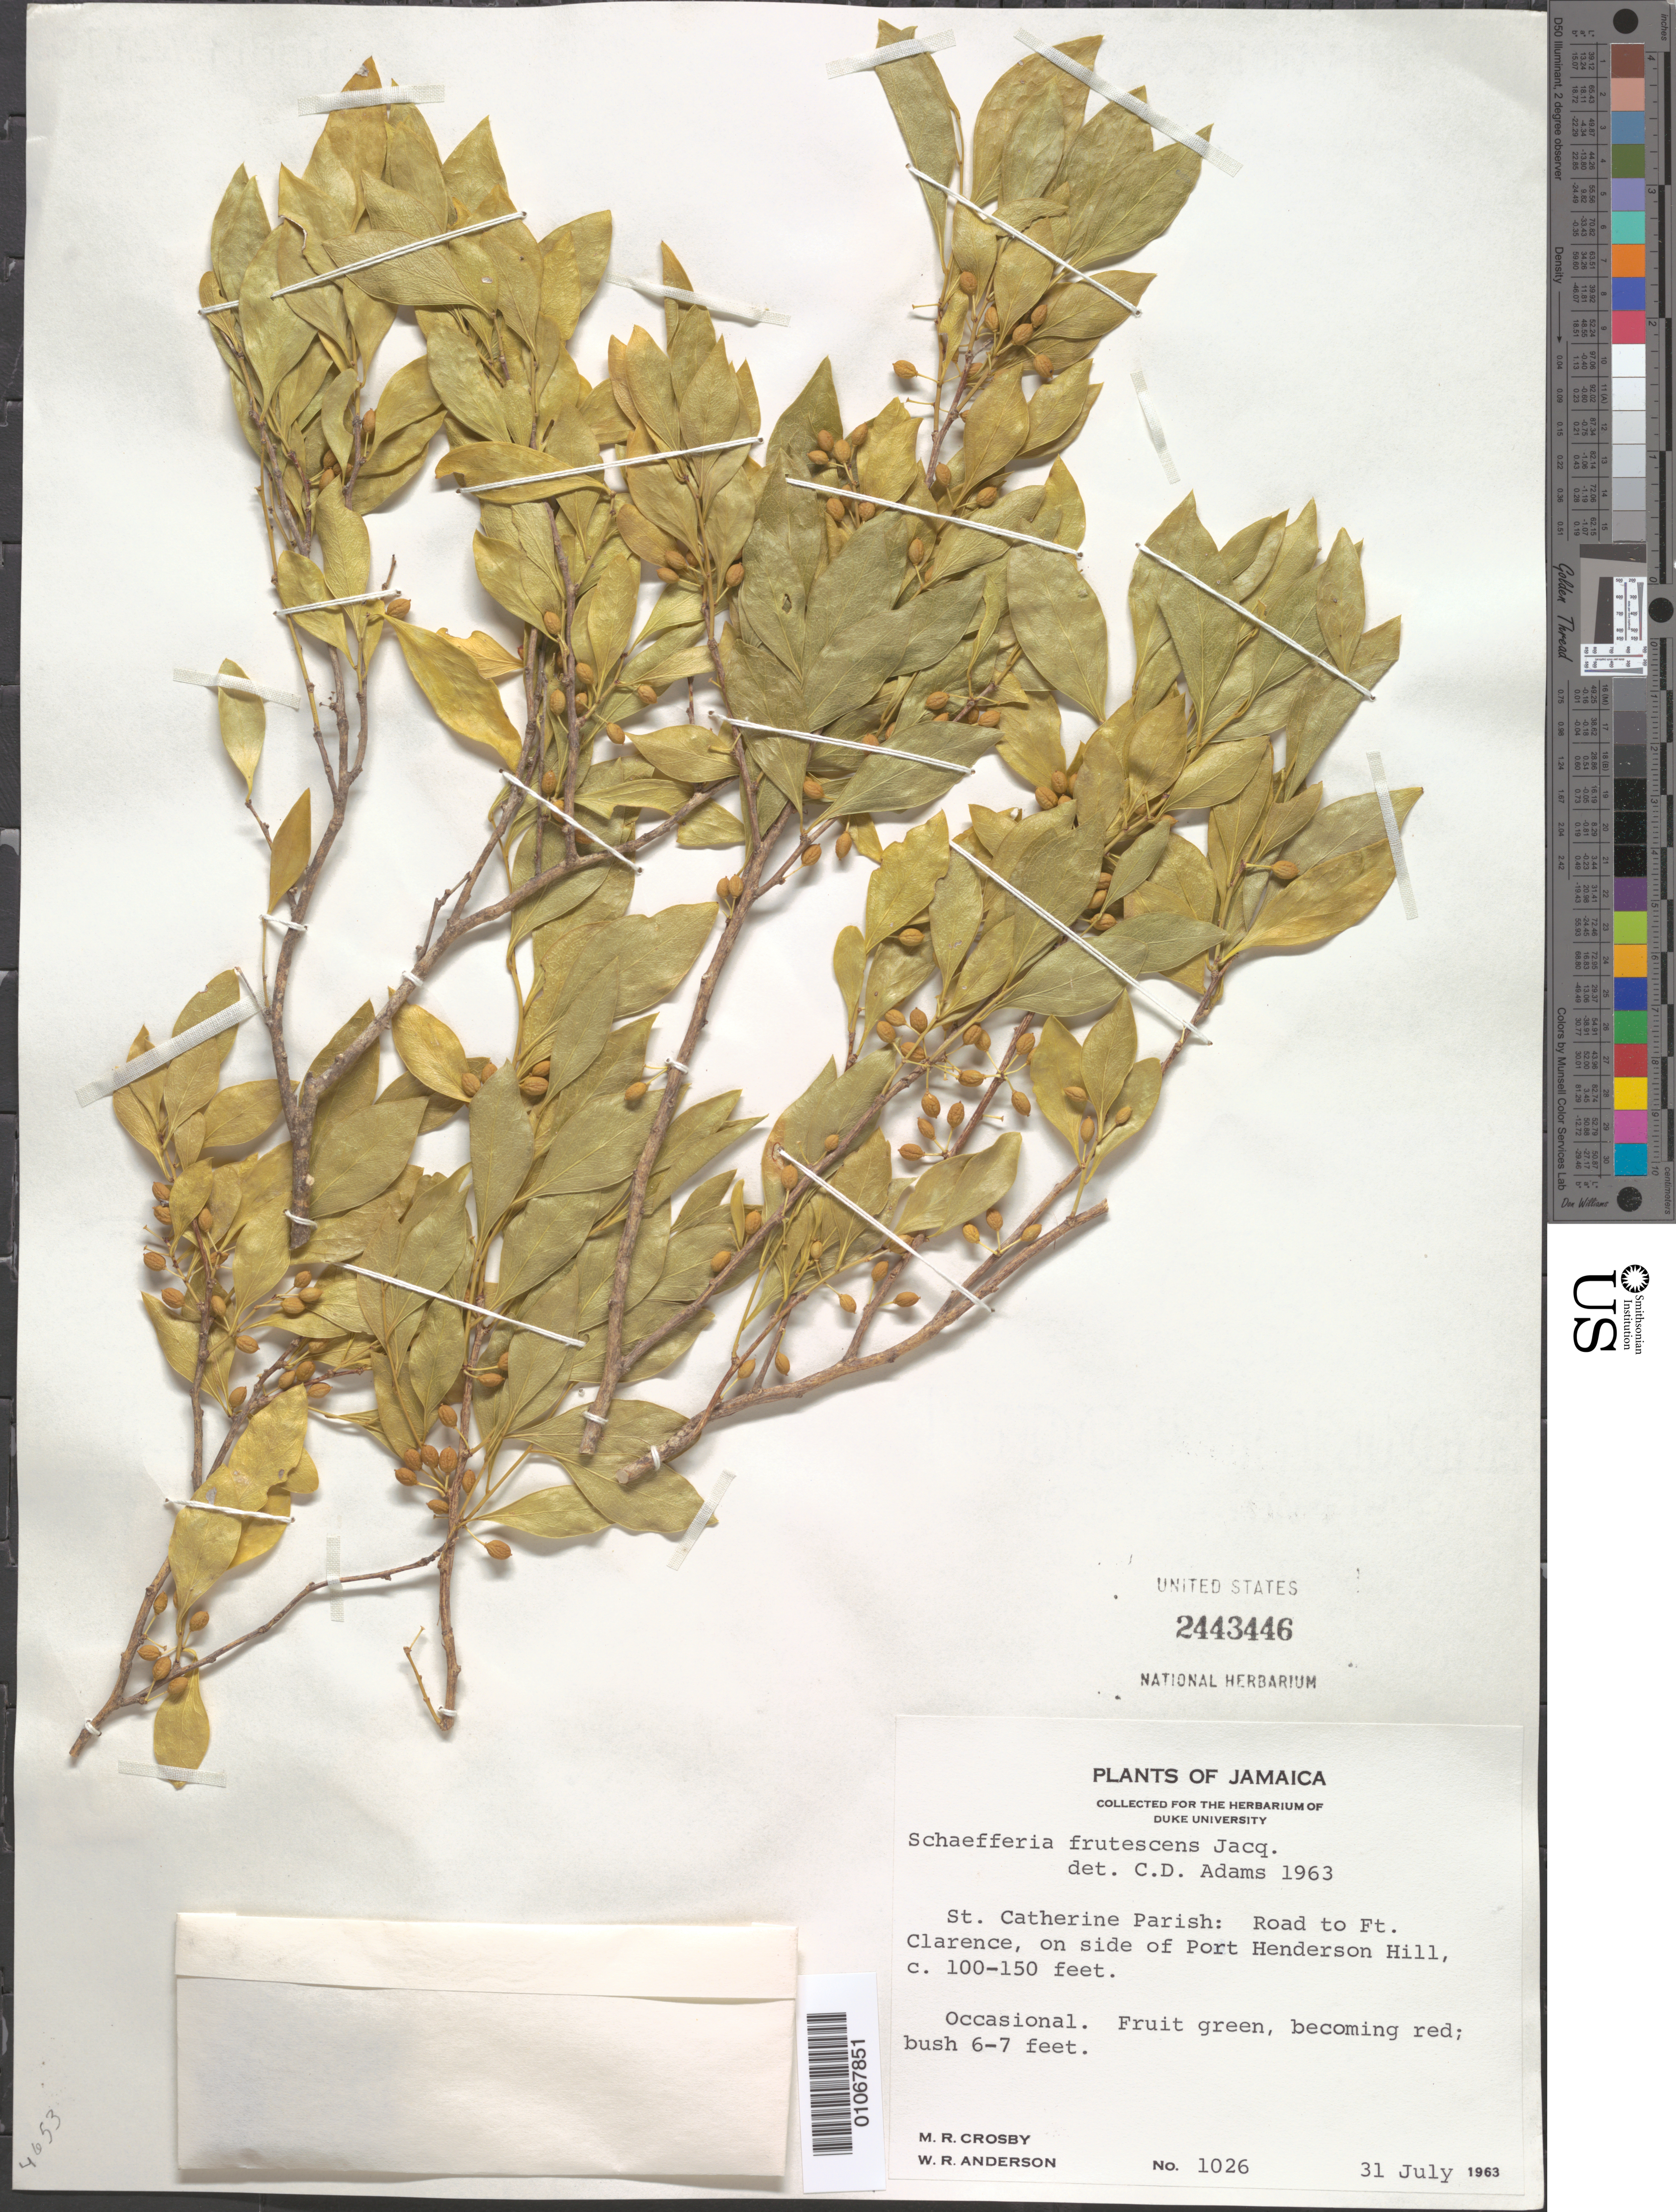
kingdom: Plantae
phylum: Tracheophyta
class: Magnoliopsida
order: Celastrales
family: Celastraceae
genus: Schaefferia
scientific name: Schaefferia frutescens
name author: Jacq.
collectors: M. R. Crosby & W. R. Anderson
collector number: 1026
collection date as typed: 31 Jul 1963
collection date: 1963-07-31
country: Jamaica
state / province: Saint Catherine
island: Jamaica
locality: Road to Ft. Clarence, on side of Port Henderson Hill.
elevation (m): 30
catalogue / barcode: US 2443446